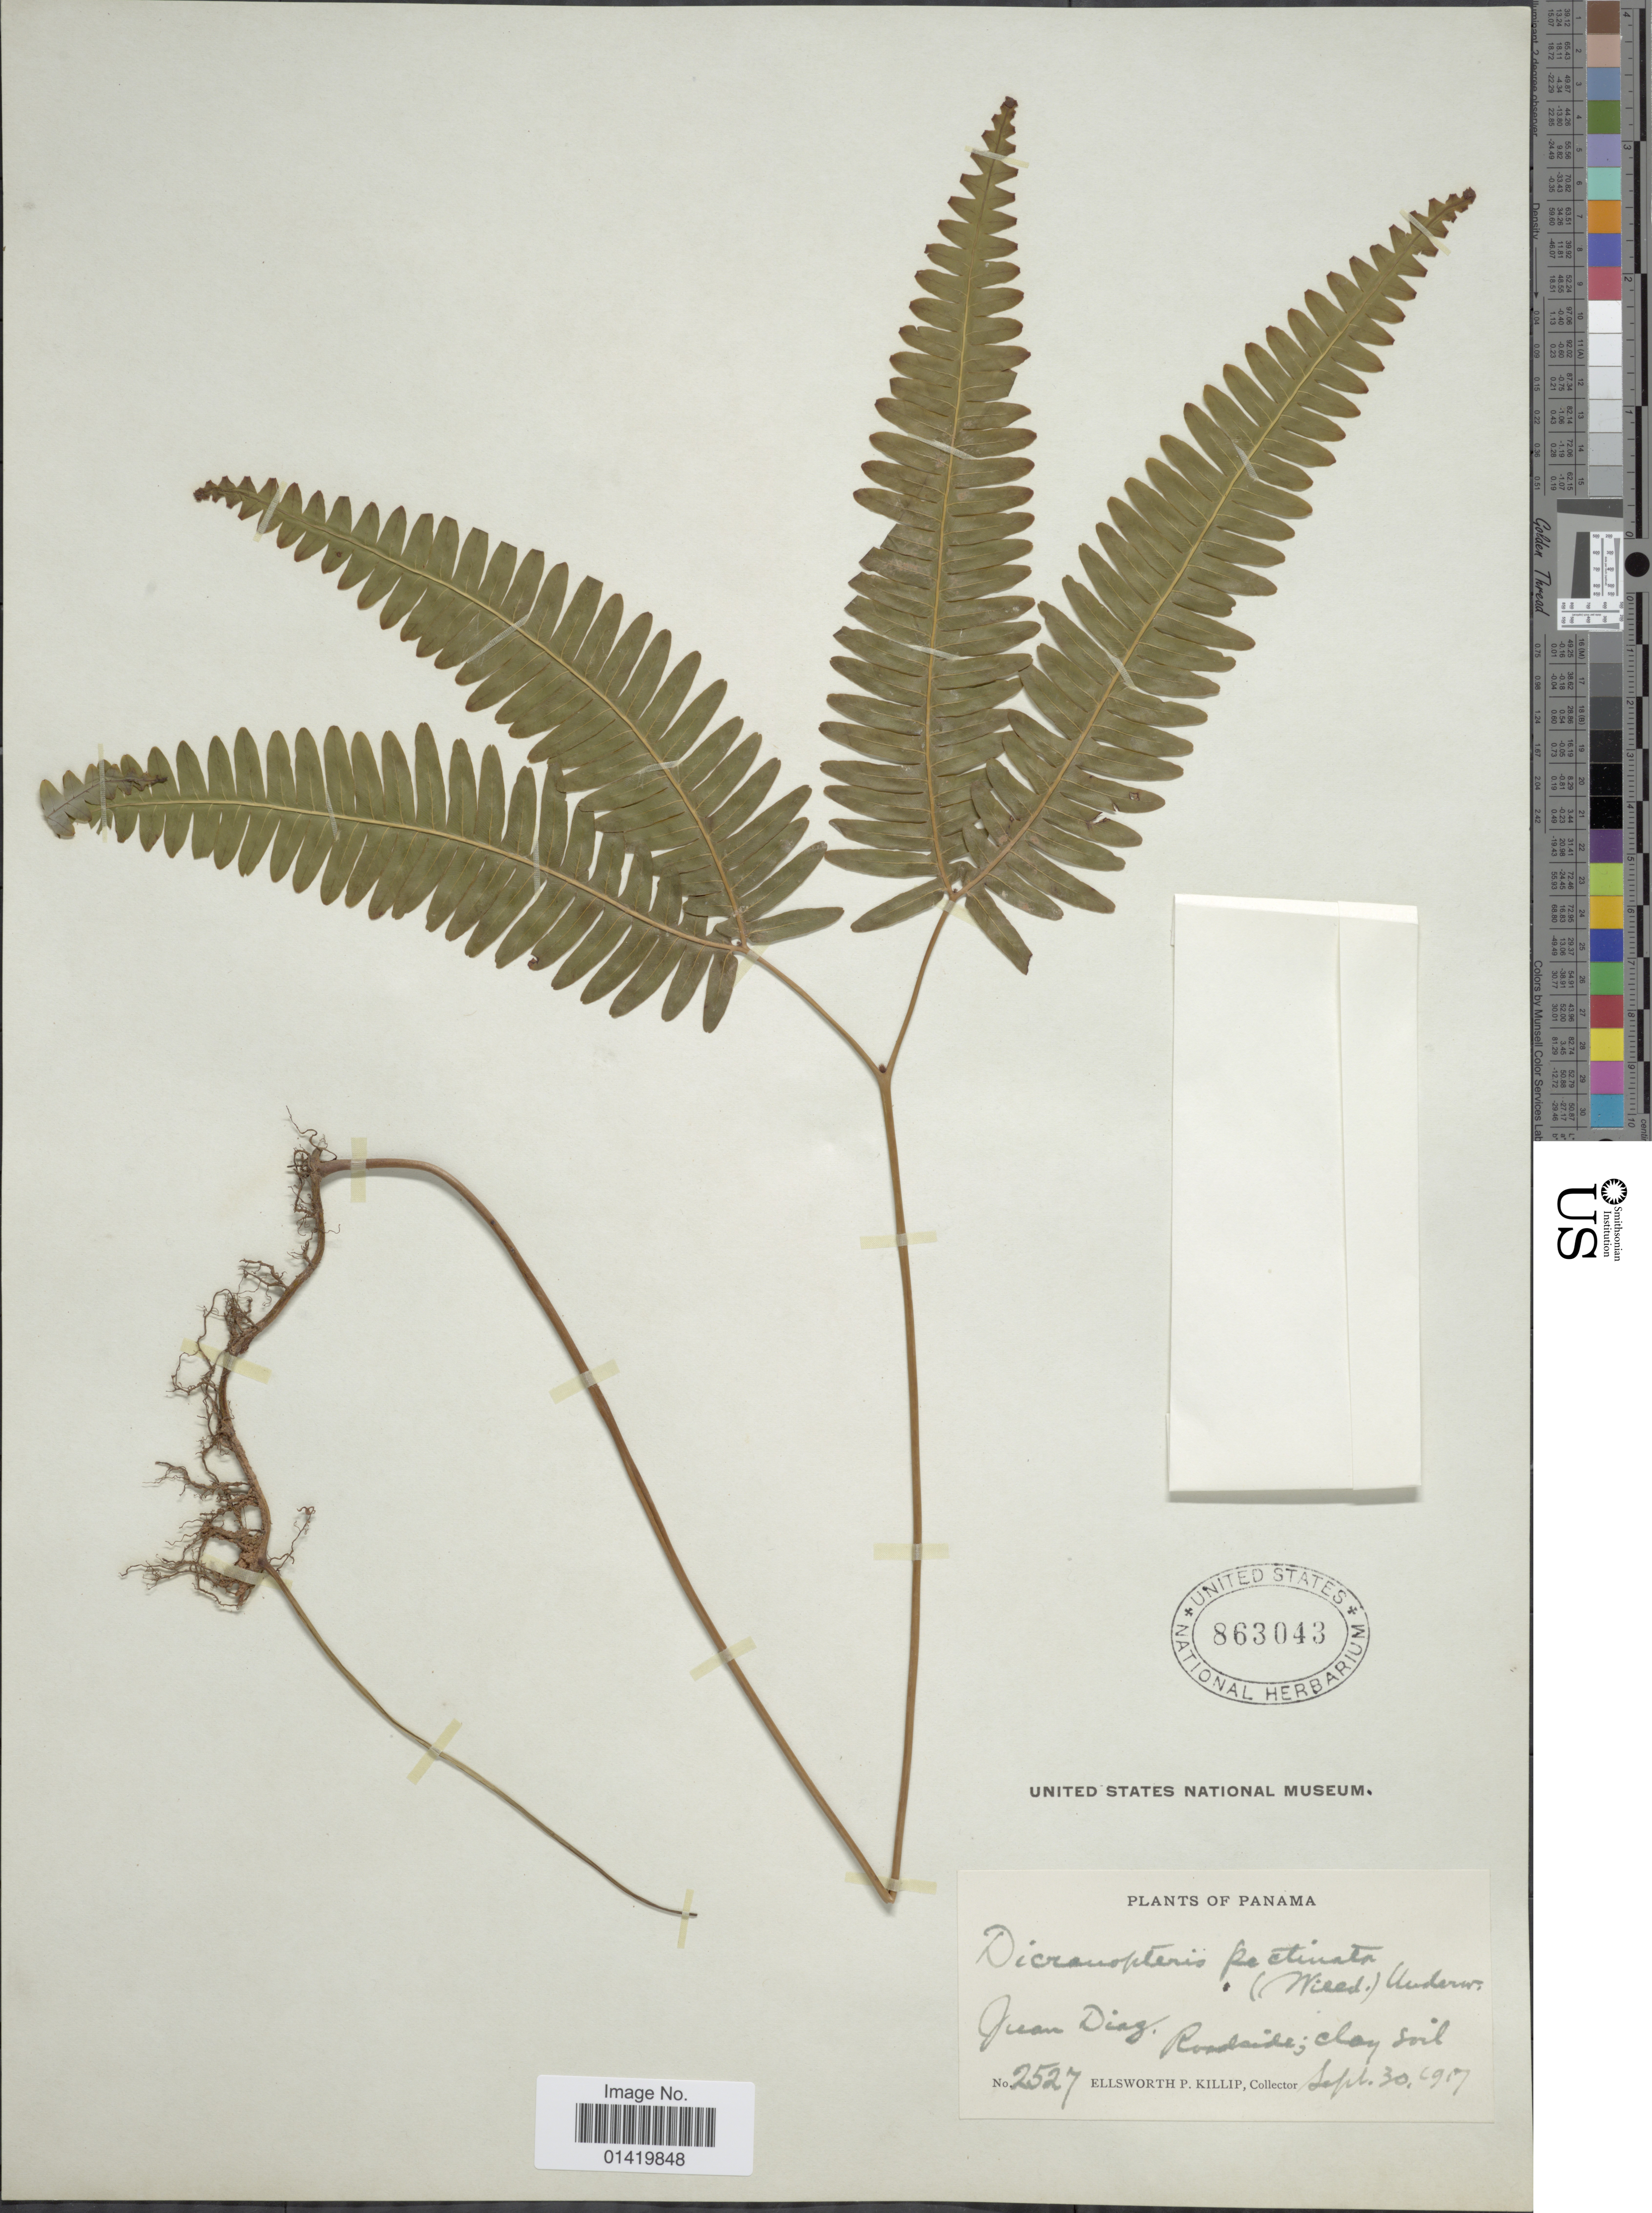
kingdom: Plantae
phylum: Tracheophyta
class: Polypodiopsida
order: Gleicheniales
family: Gleicheniaceae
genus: Gleichenella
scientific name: Gleichenella pectinata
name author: (Willd.) Ching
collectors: E. P. Killip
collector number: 2527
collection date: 1917-09-30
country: Panama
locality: Juan Diaz, Roadiside; clay soil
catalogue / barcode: US 863043